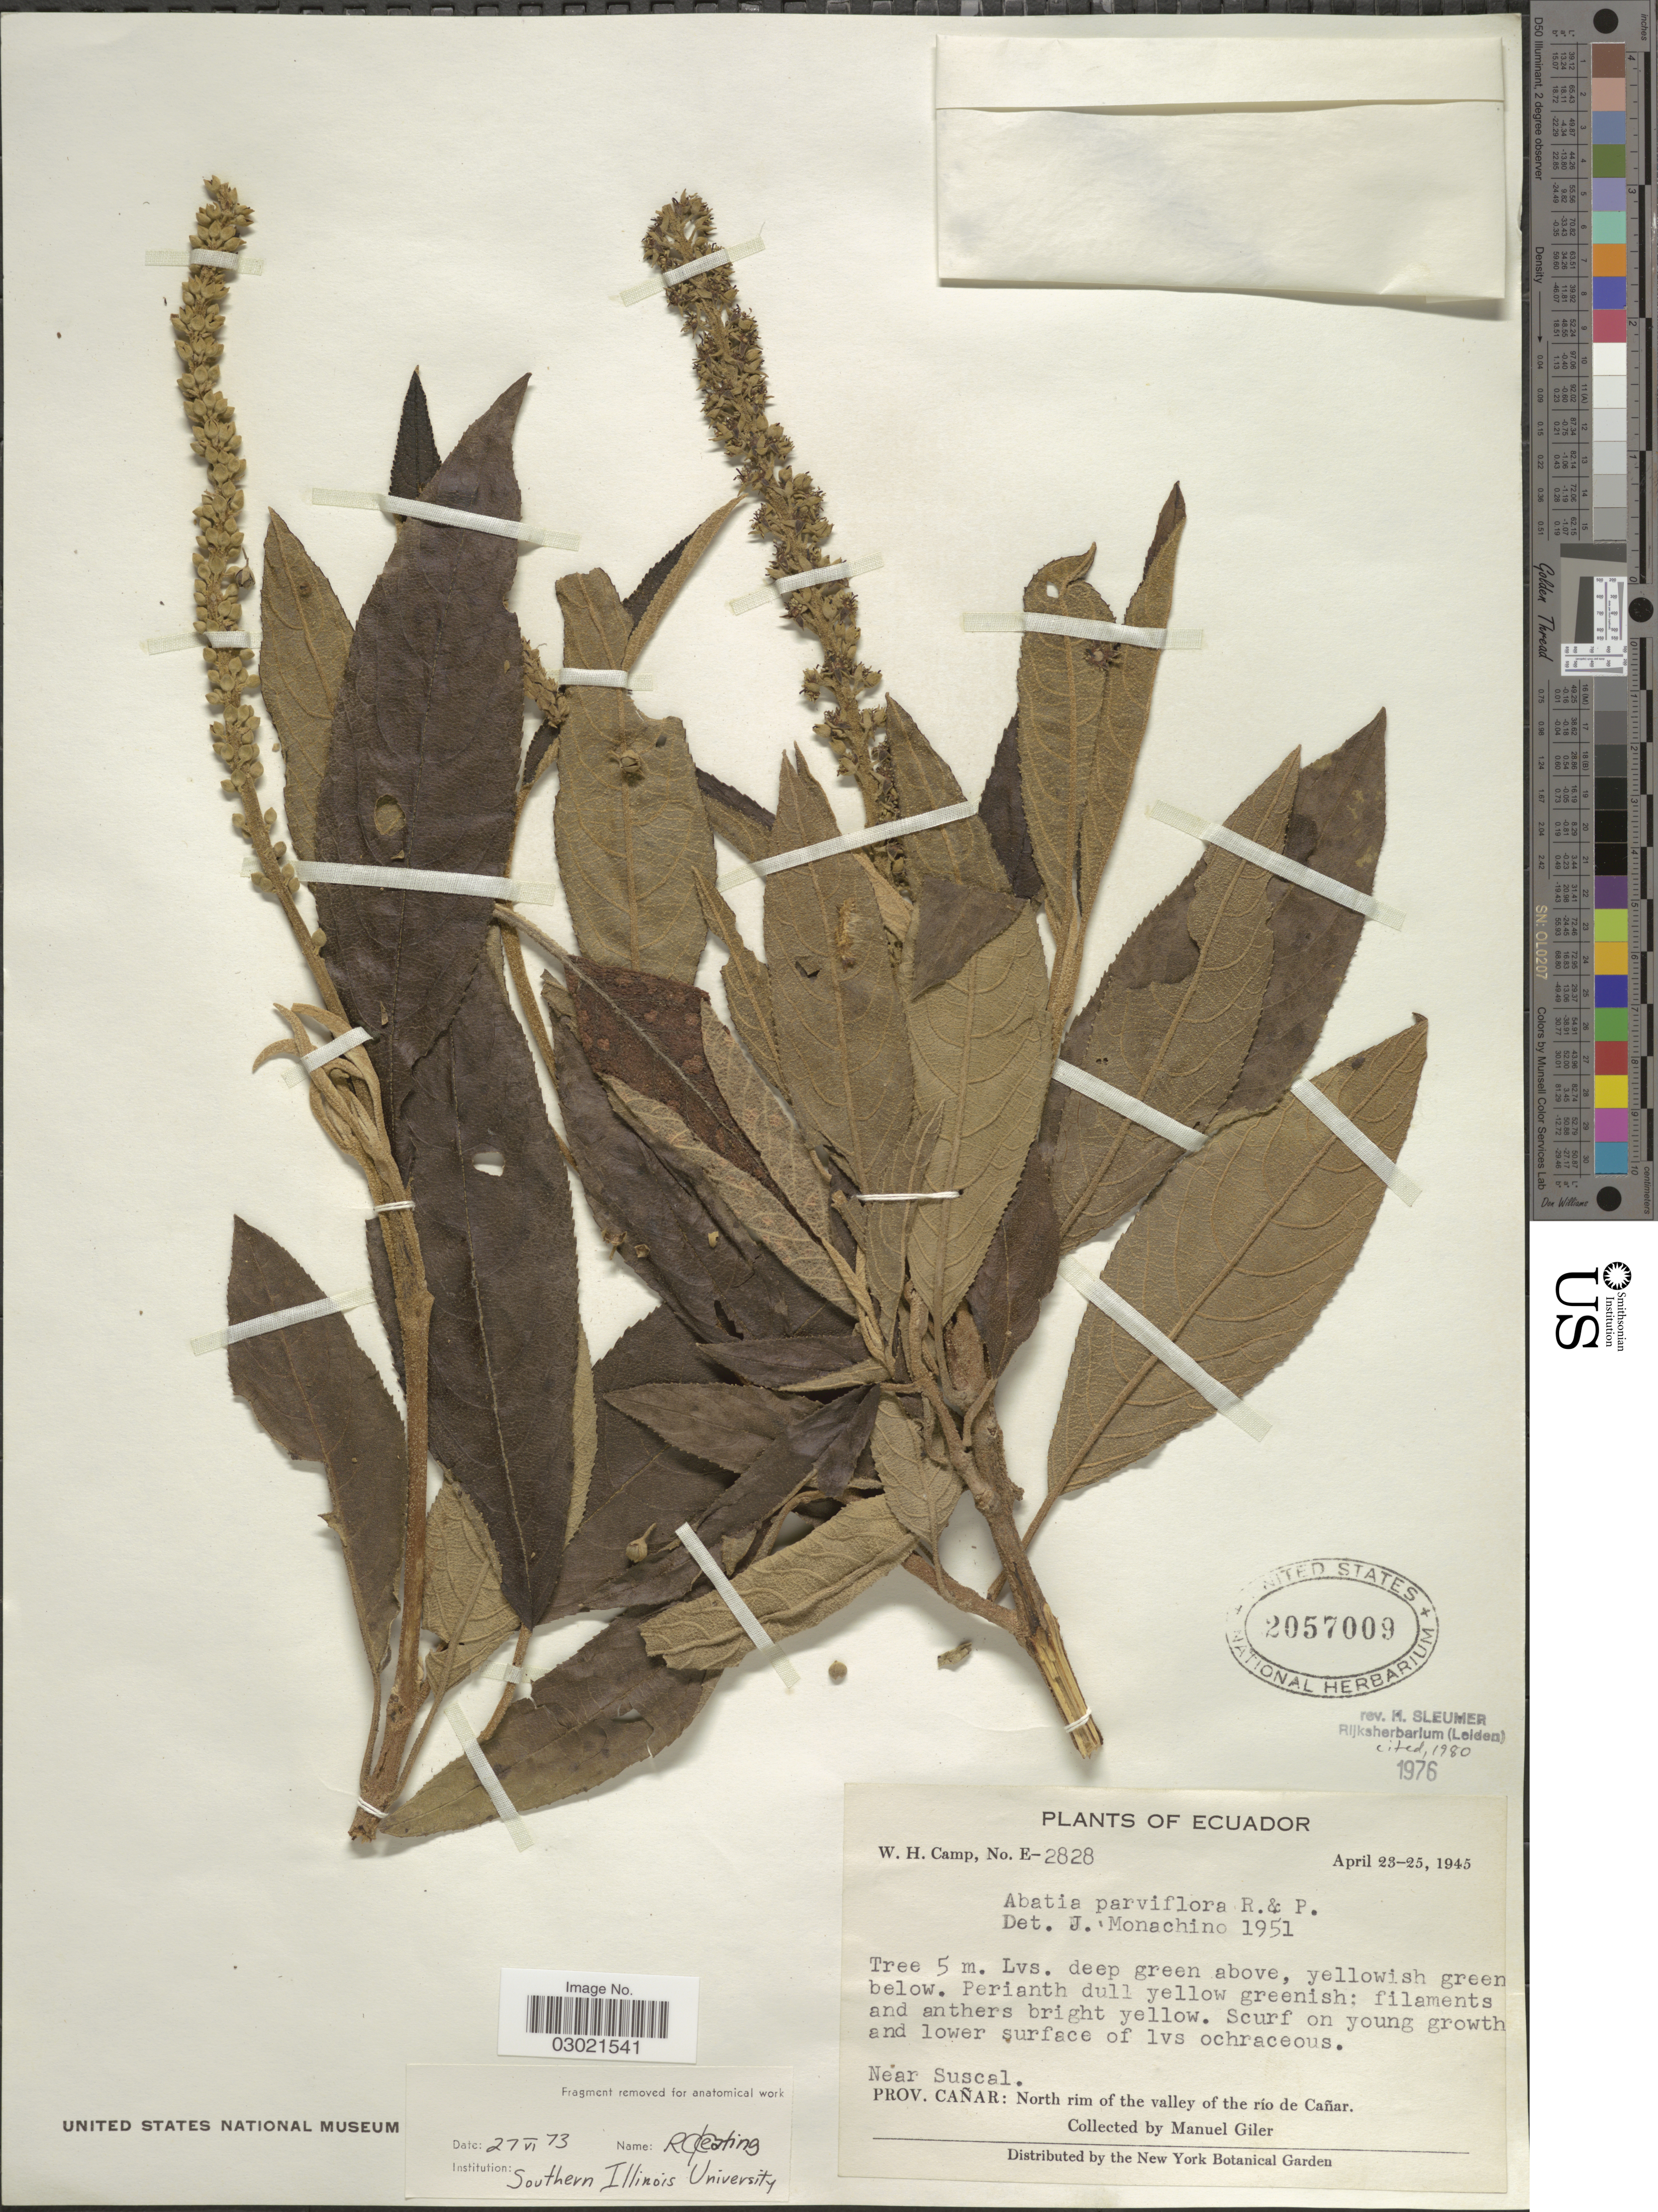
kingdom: Plantae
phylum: Tracheophyta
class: Magnoliopsida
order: Malpighiales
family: Salicaceae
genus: Abatia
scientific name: Abatia parviflora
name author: Ruiz & Pav.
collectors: M. Gíler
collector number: E-2828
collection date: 1945-04-23/1945-04-25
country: Ecuador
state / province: Cañar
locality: Near Suscal. Prov. Cañar: North rim of the valley of the río de Cañar.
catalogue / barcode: US 2057009